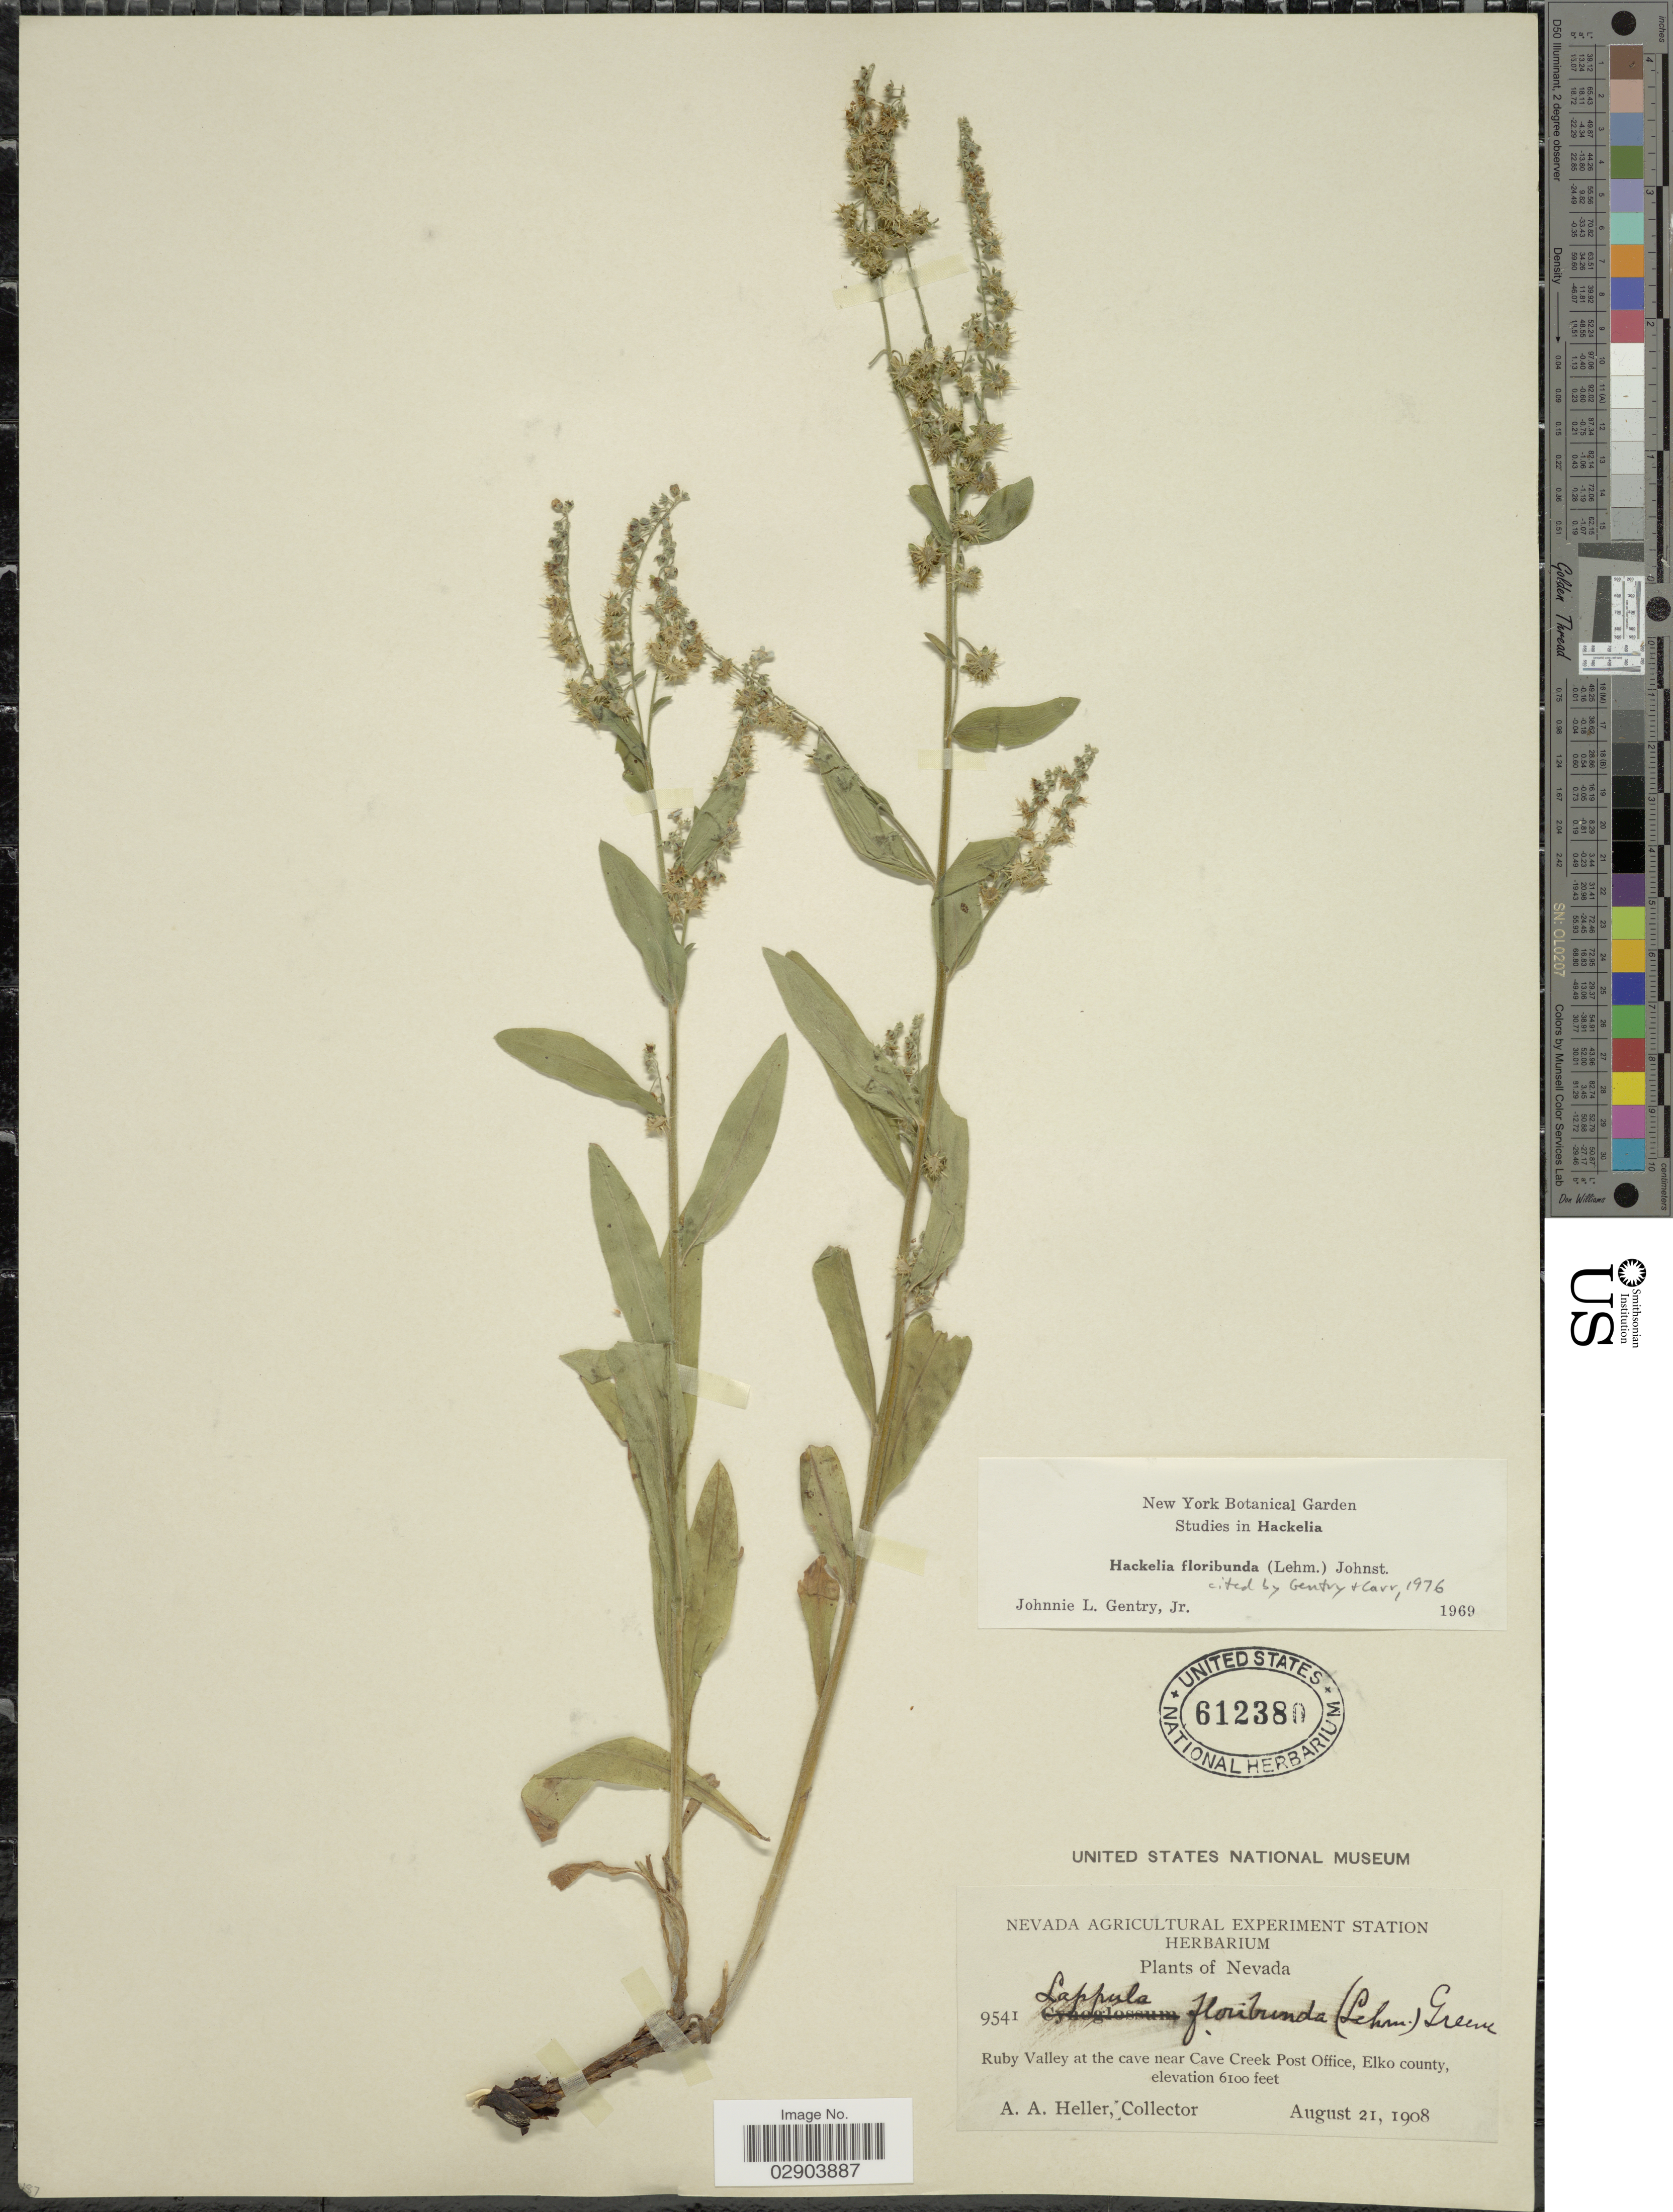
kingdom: Plantae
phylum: Tracheophyta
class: Magnoliopsida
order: Boraginales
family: Boraginaceae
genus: Hackelia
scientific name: Hackelia floribunda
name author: (Lehm.) I.M. Johnst.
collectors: A. A. Heller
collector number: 9541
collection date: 1908-08-21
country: United States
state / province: Nevada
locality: Ruby Valley at the cave near Cave Creek Post Office, Elko county.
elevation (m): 1859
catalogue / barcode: US 612380